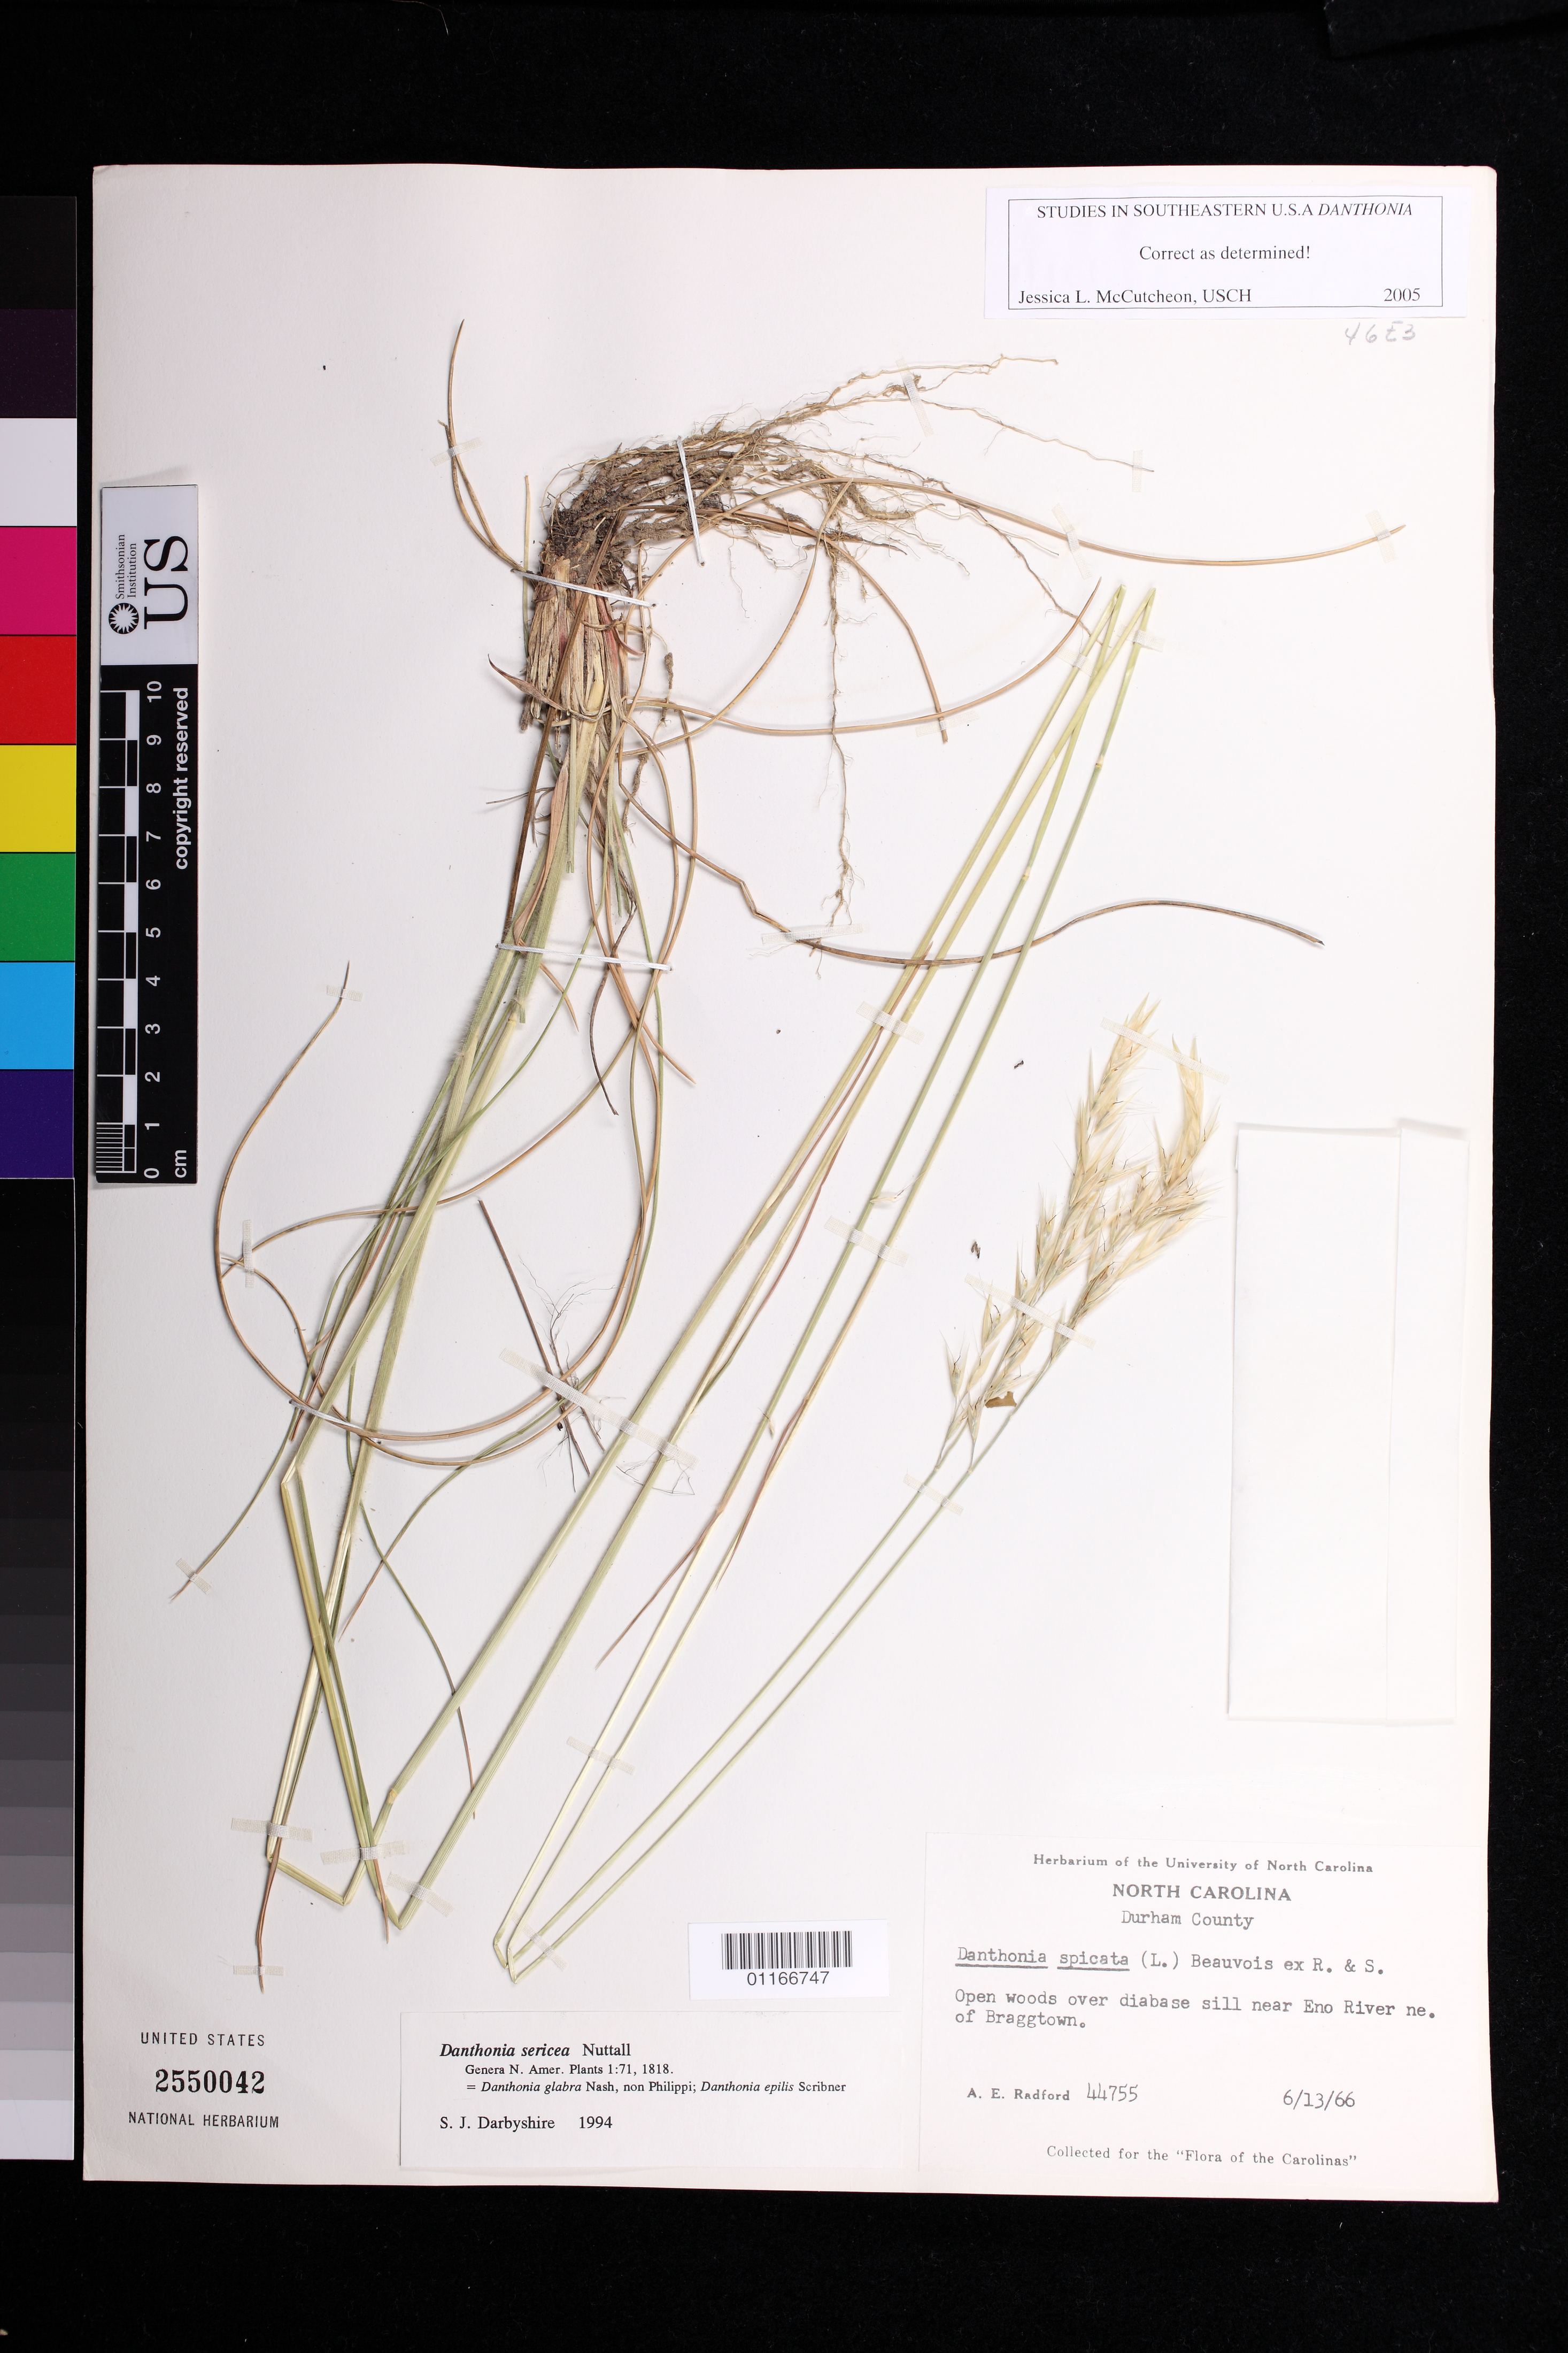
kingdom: Plantae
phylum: Tracheophyta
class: Liliopsida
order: Poales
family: Poaceae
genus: Danthonia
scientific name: Danthonia sericea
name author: Nutt.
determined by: Darbyshire, S. J.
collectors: A. E. Radford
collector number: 44755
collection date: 1966-06-13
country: United States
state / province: North Carolina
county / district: Durham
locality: Near Eno River NE of Braggtown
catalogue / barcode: US 2550042